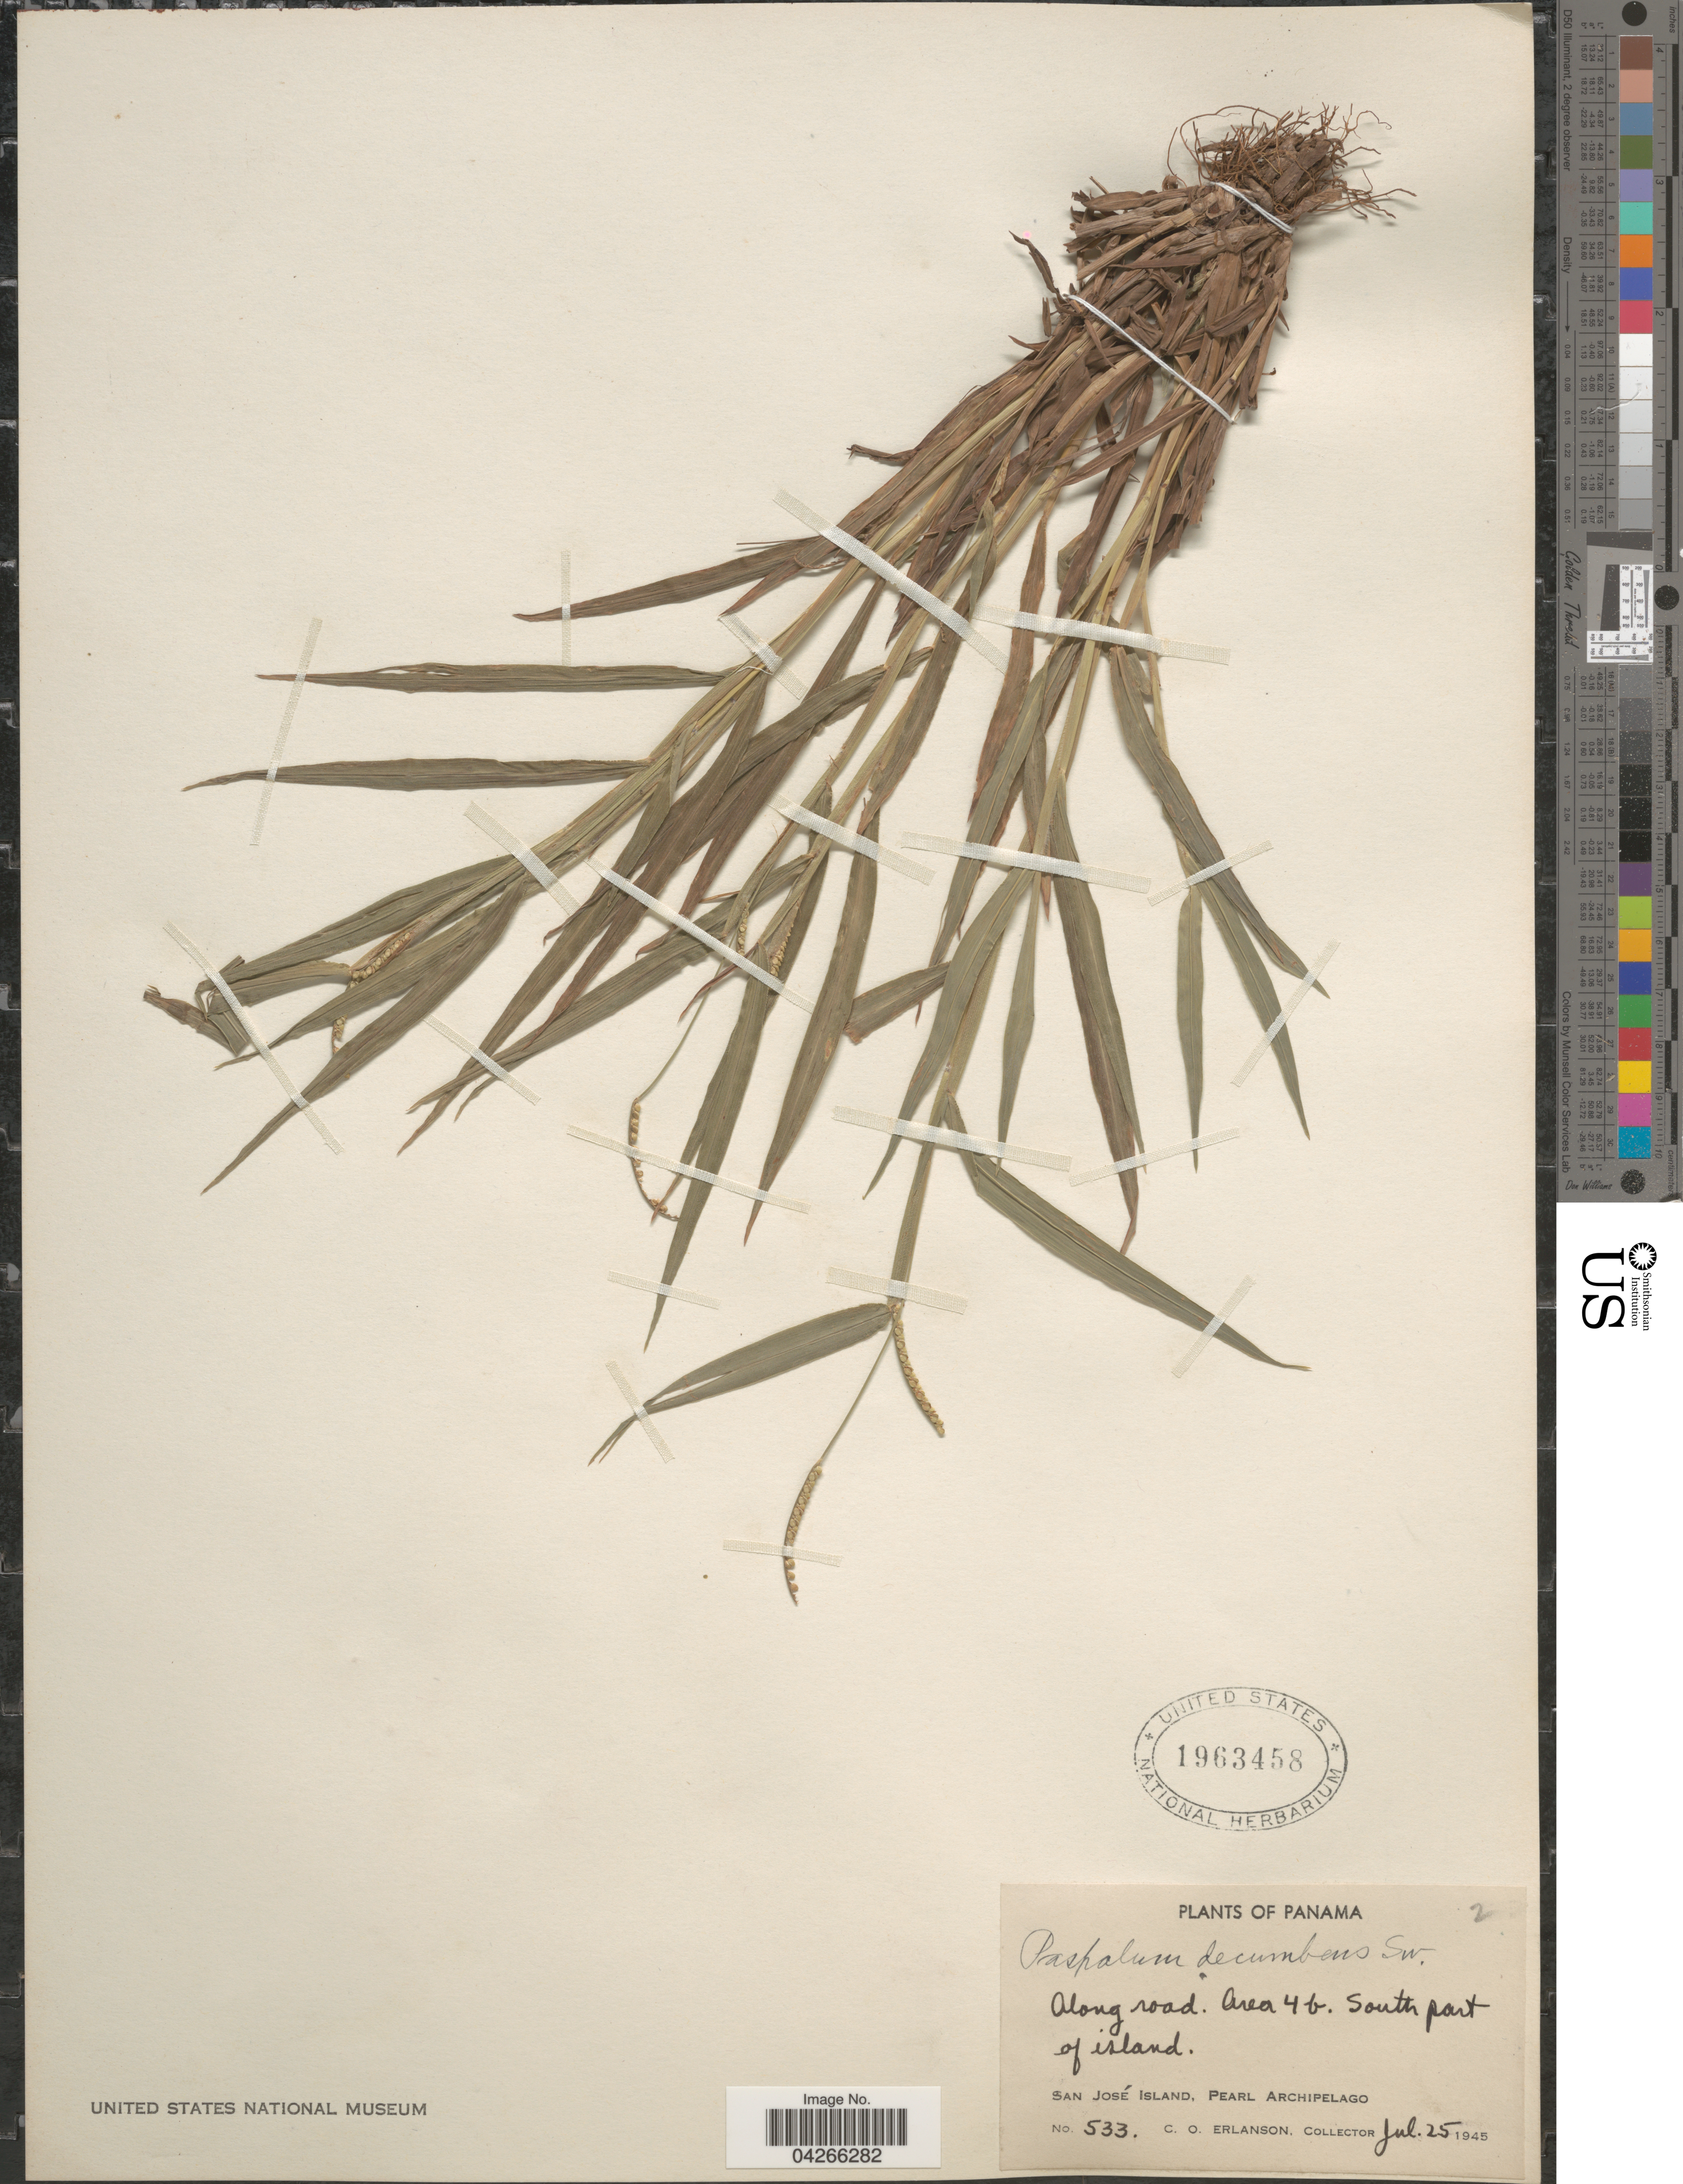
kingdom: Plantae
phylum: Tracheophyta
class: Liliopsida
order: Poales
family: Poaceae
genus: Paspalum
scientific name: Paspalum decumbens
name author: Sw.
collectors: C. O. Erlanson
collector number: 533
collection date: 1945-07-25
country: Panama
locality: Along road. Area 4b. South part of island. San José Island, Pearl Archipelago.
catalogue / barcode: US 1963458